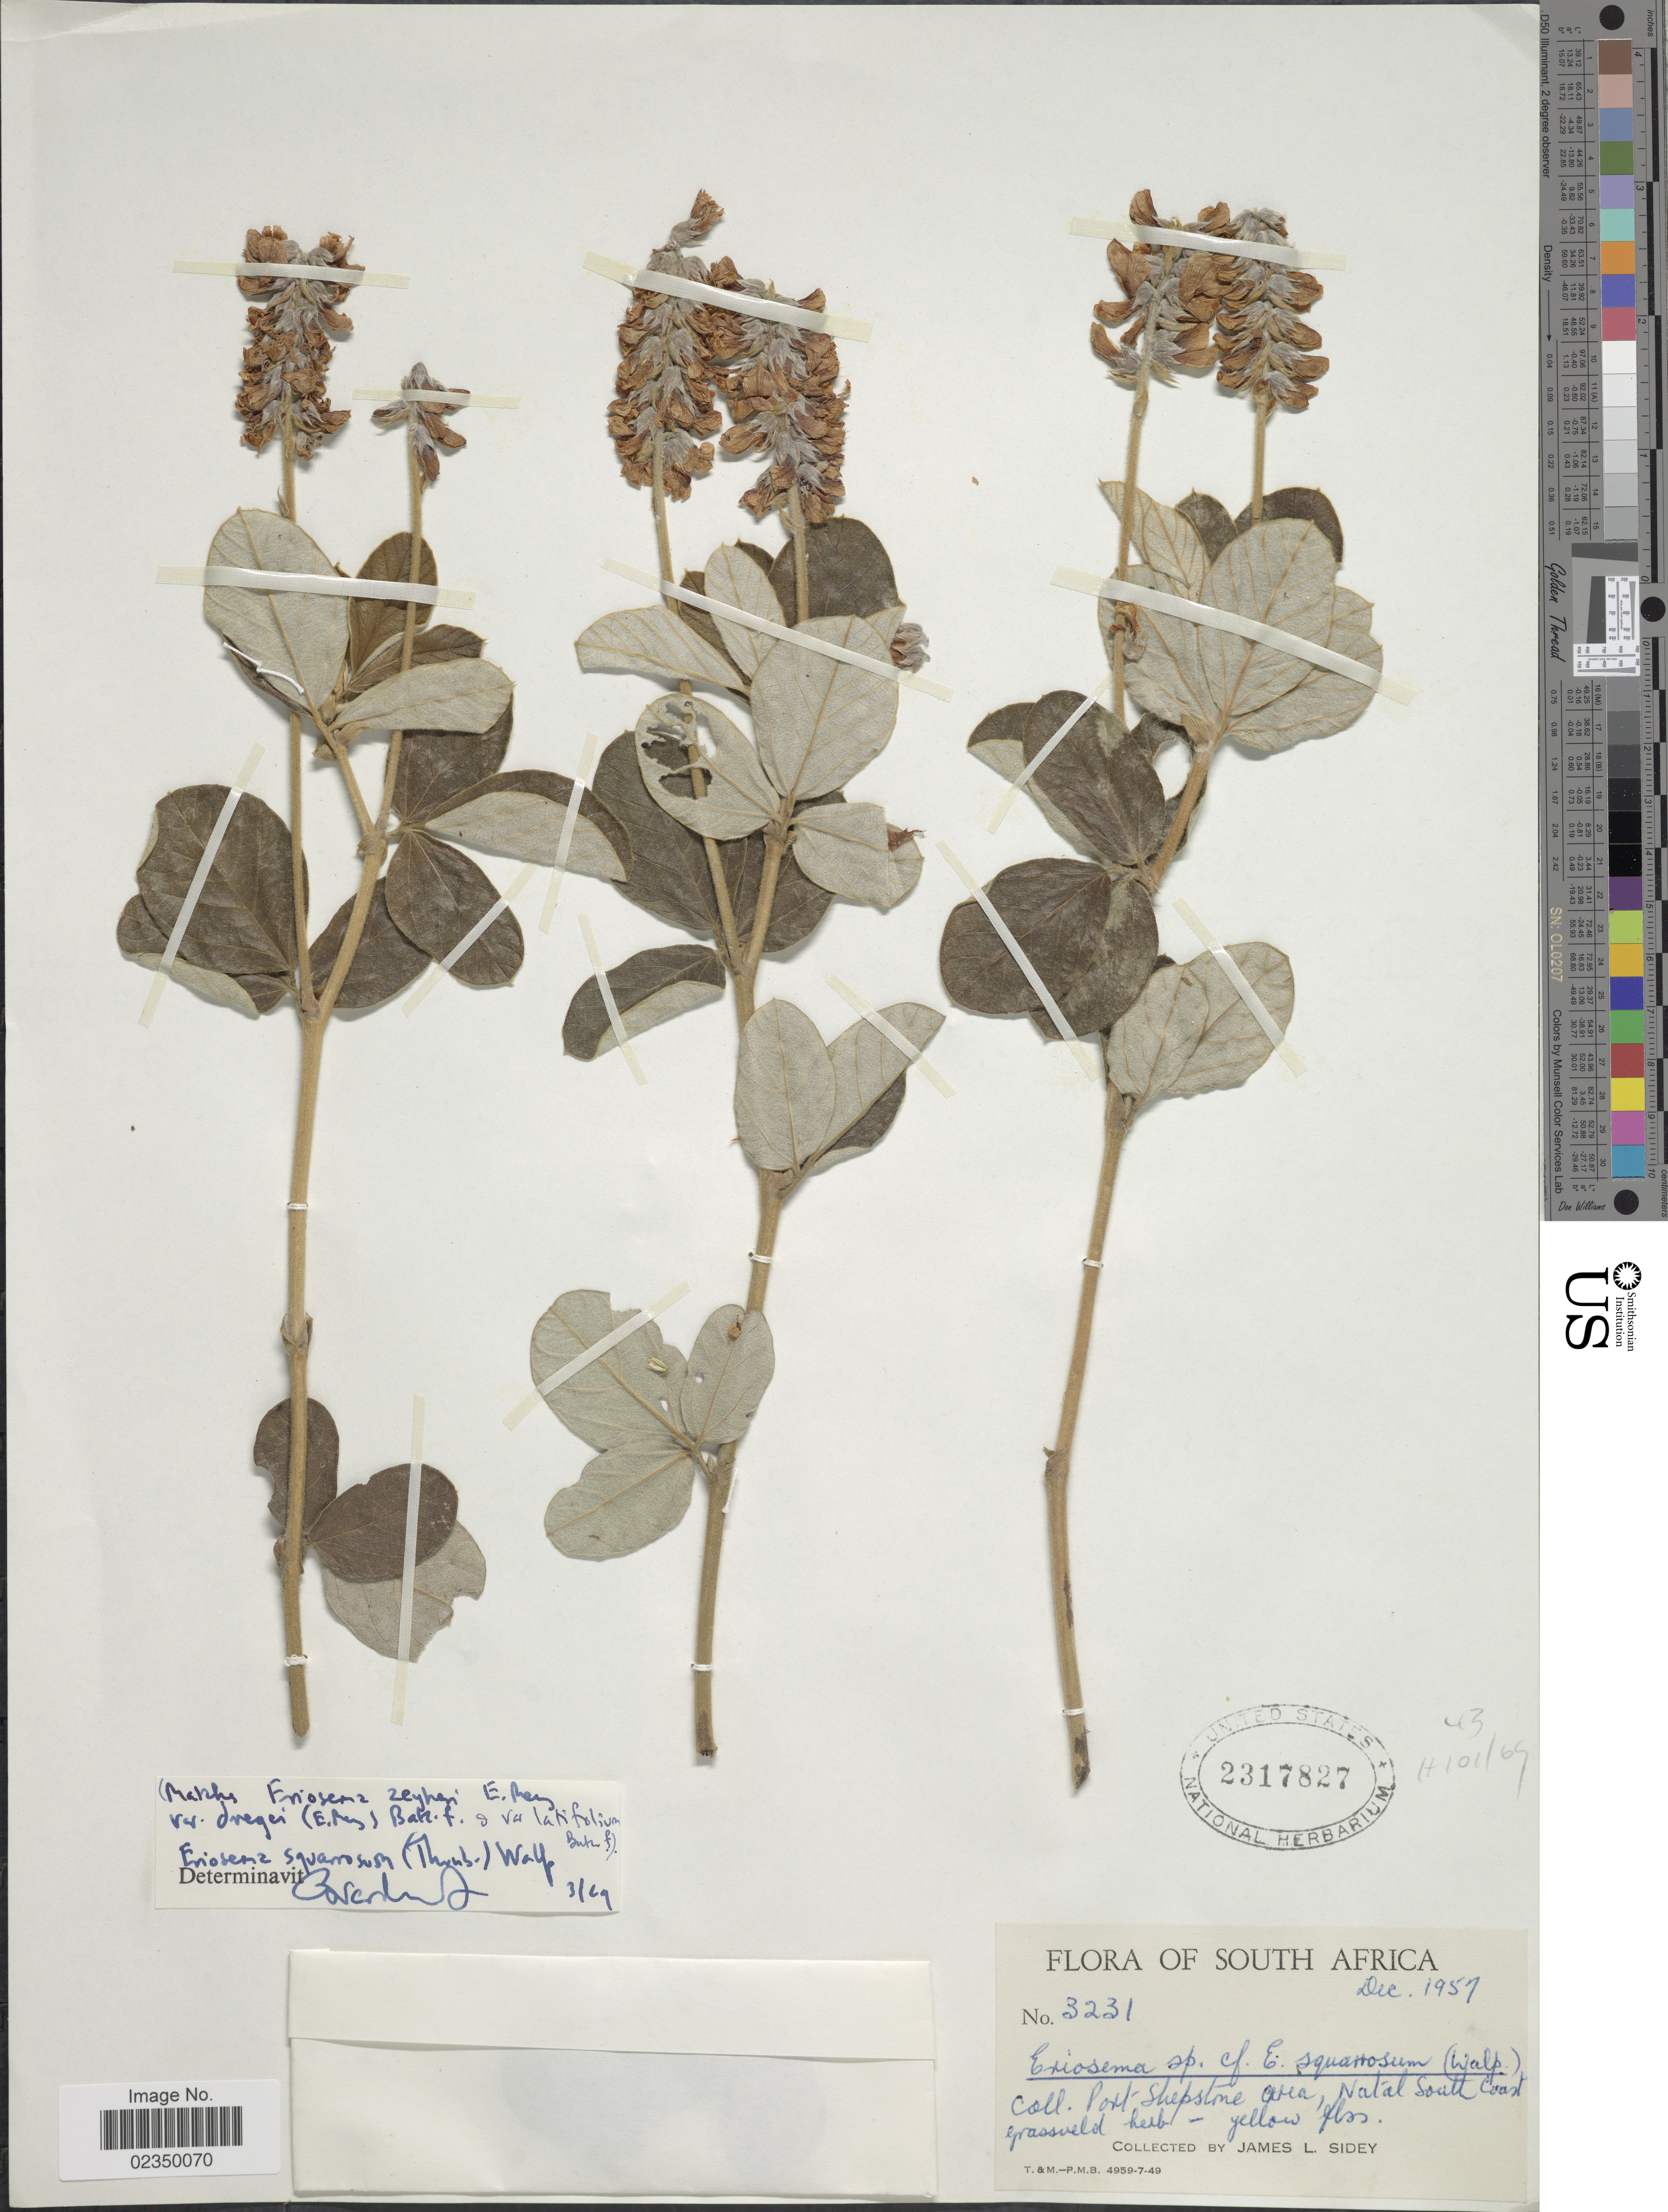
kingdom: Plantae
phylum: Tracheophyta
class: Magnoliopsida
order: Fabales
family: Fabaceae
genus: Eriosema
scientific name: Eriosema zeyheri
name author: E. Mey.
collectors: J. L. Sidey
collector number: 3231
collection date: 1957-12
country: South Africa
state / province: KwaZulu-Natal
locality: Coll. Port Shepstone Area, Natal South Coast.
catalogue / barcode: US 2317827